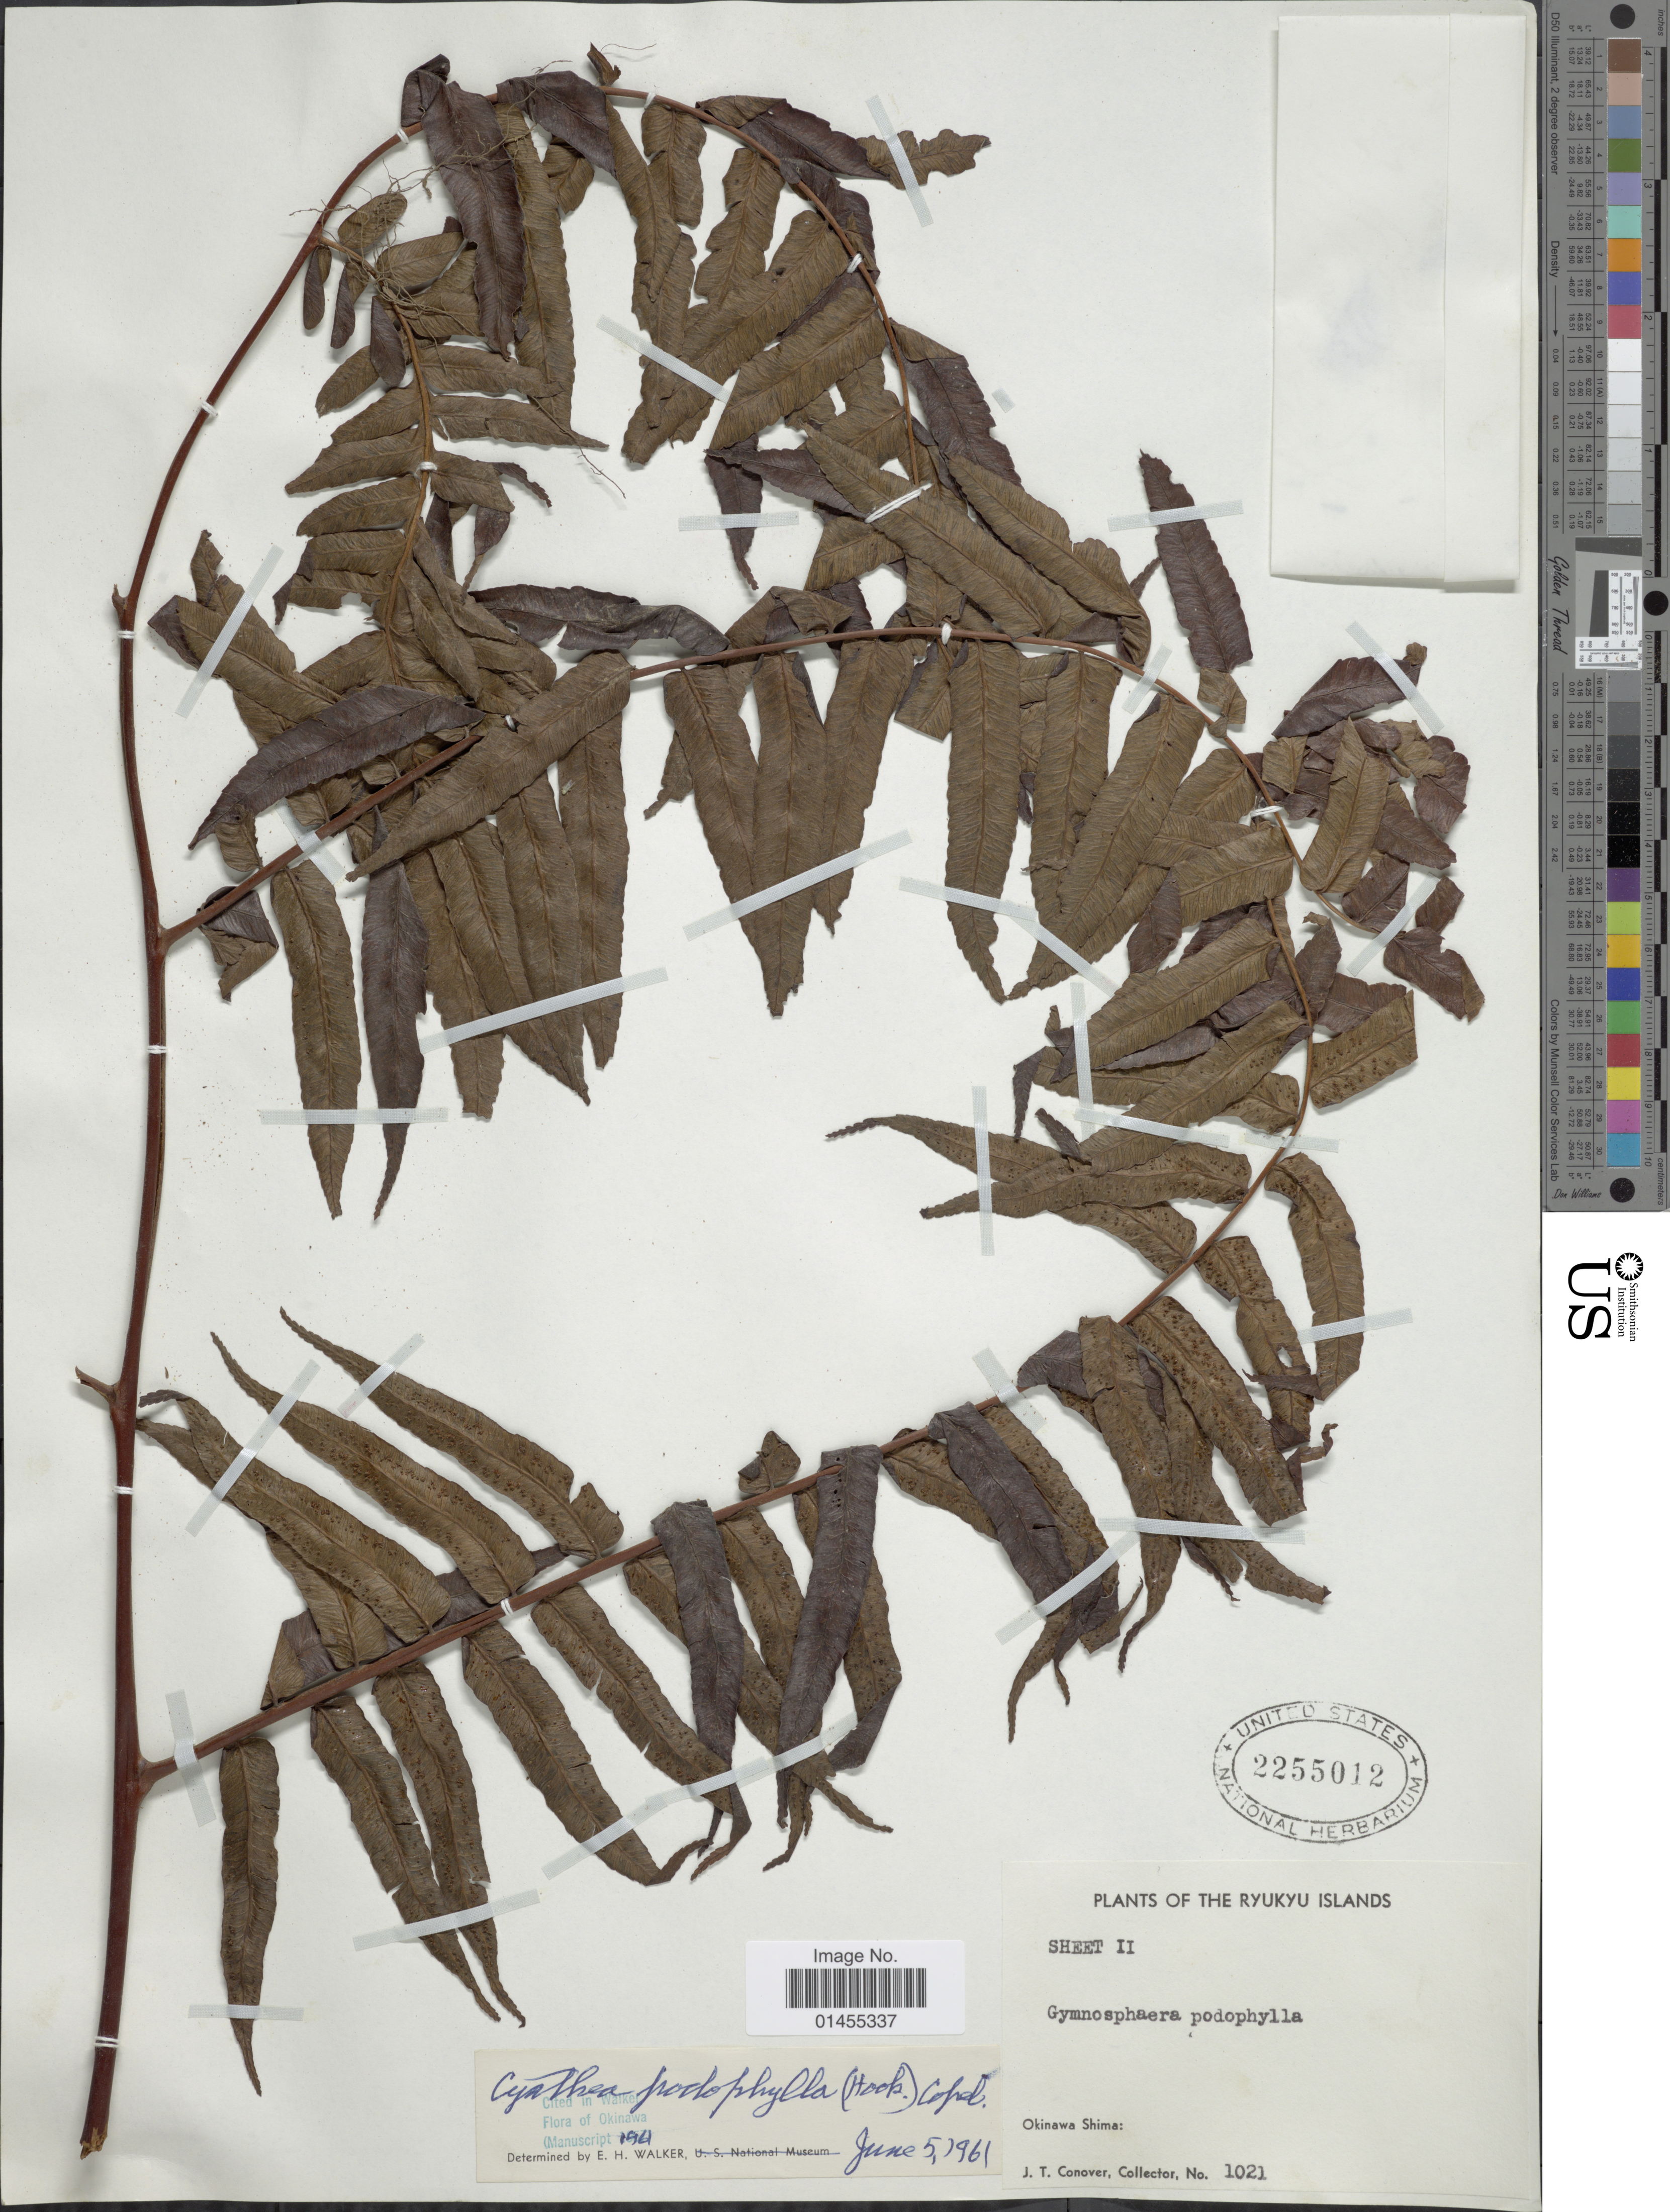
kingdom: Plantae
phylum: Tracheophyta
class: Polypodiopsida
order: Cyatheales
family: Cyatheaceae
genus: Alsophila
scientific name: Alsophila podophylla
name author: Hook.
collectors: J. T. Conover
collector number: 1021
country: Japan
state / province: Okinawa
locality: Ryukyu Islands, Okinawa Shima.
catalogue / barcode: US 2255012